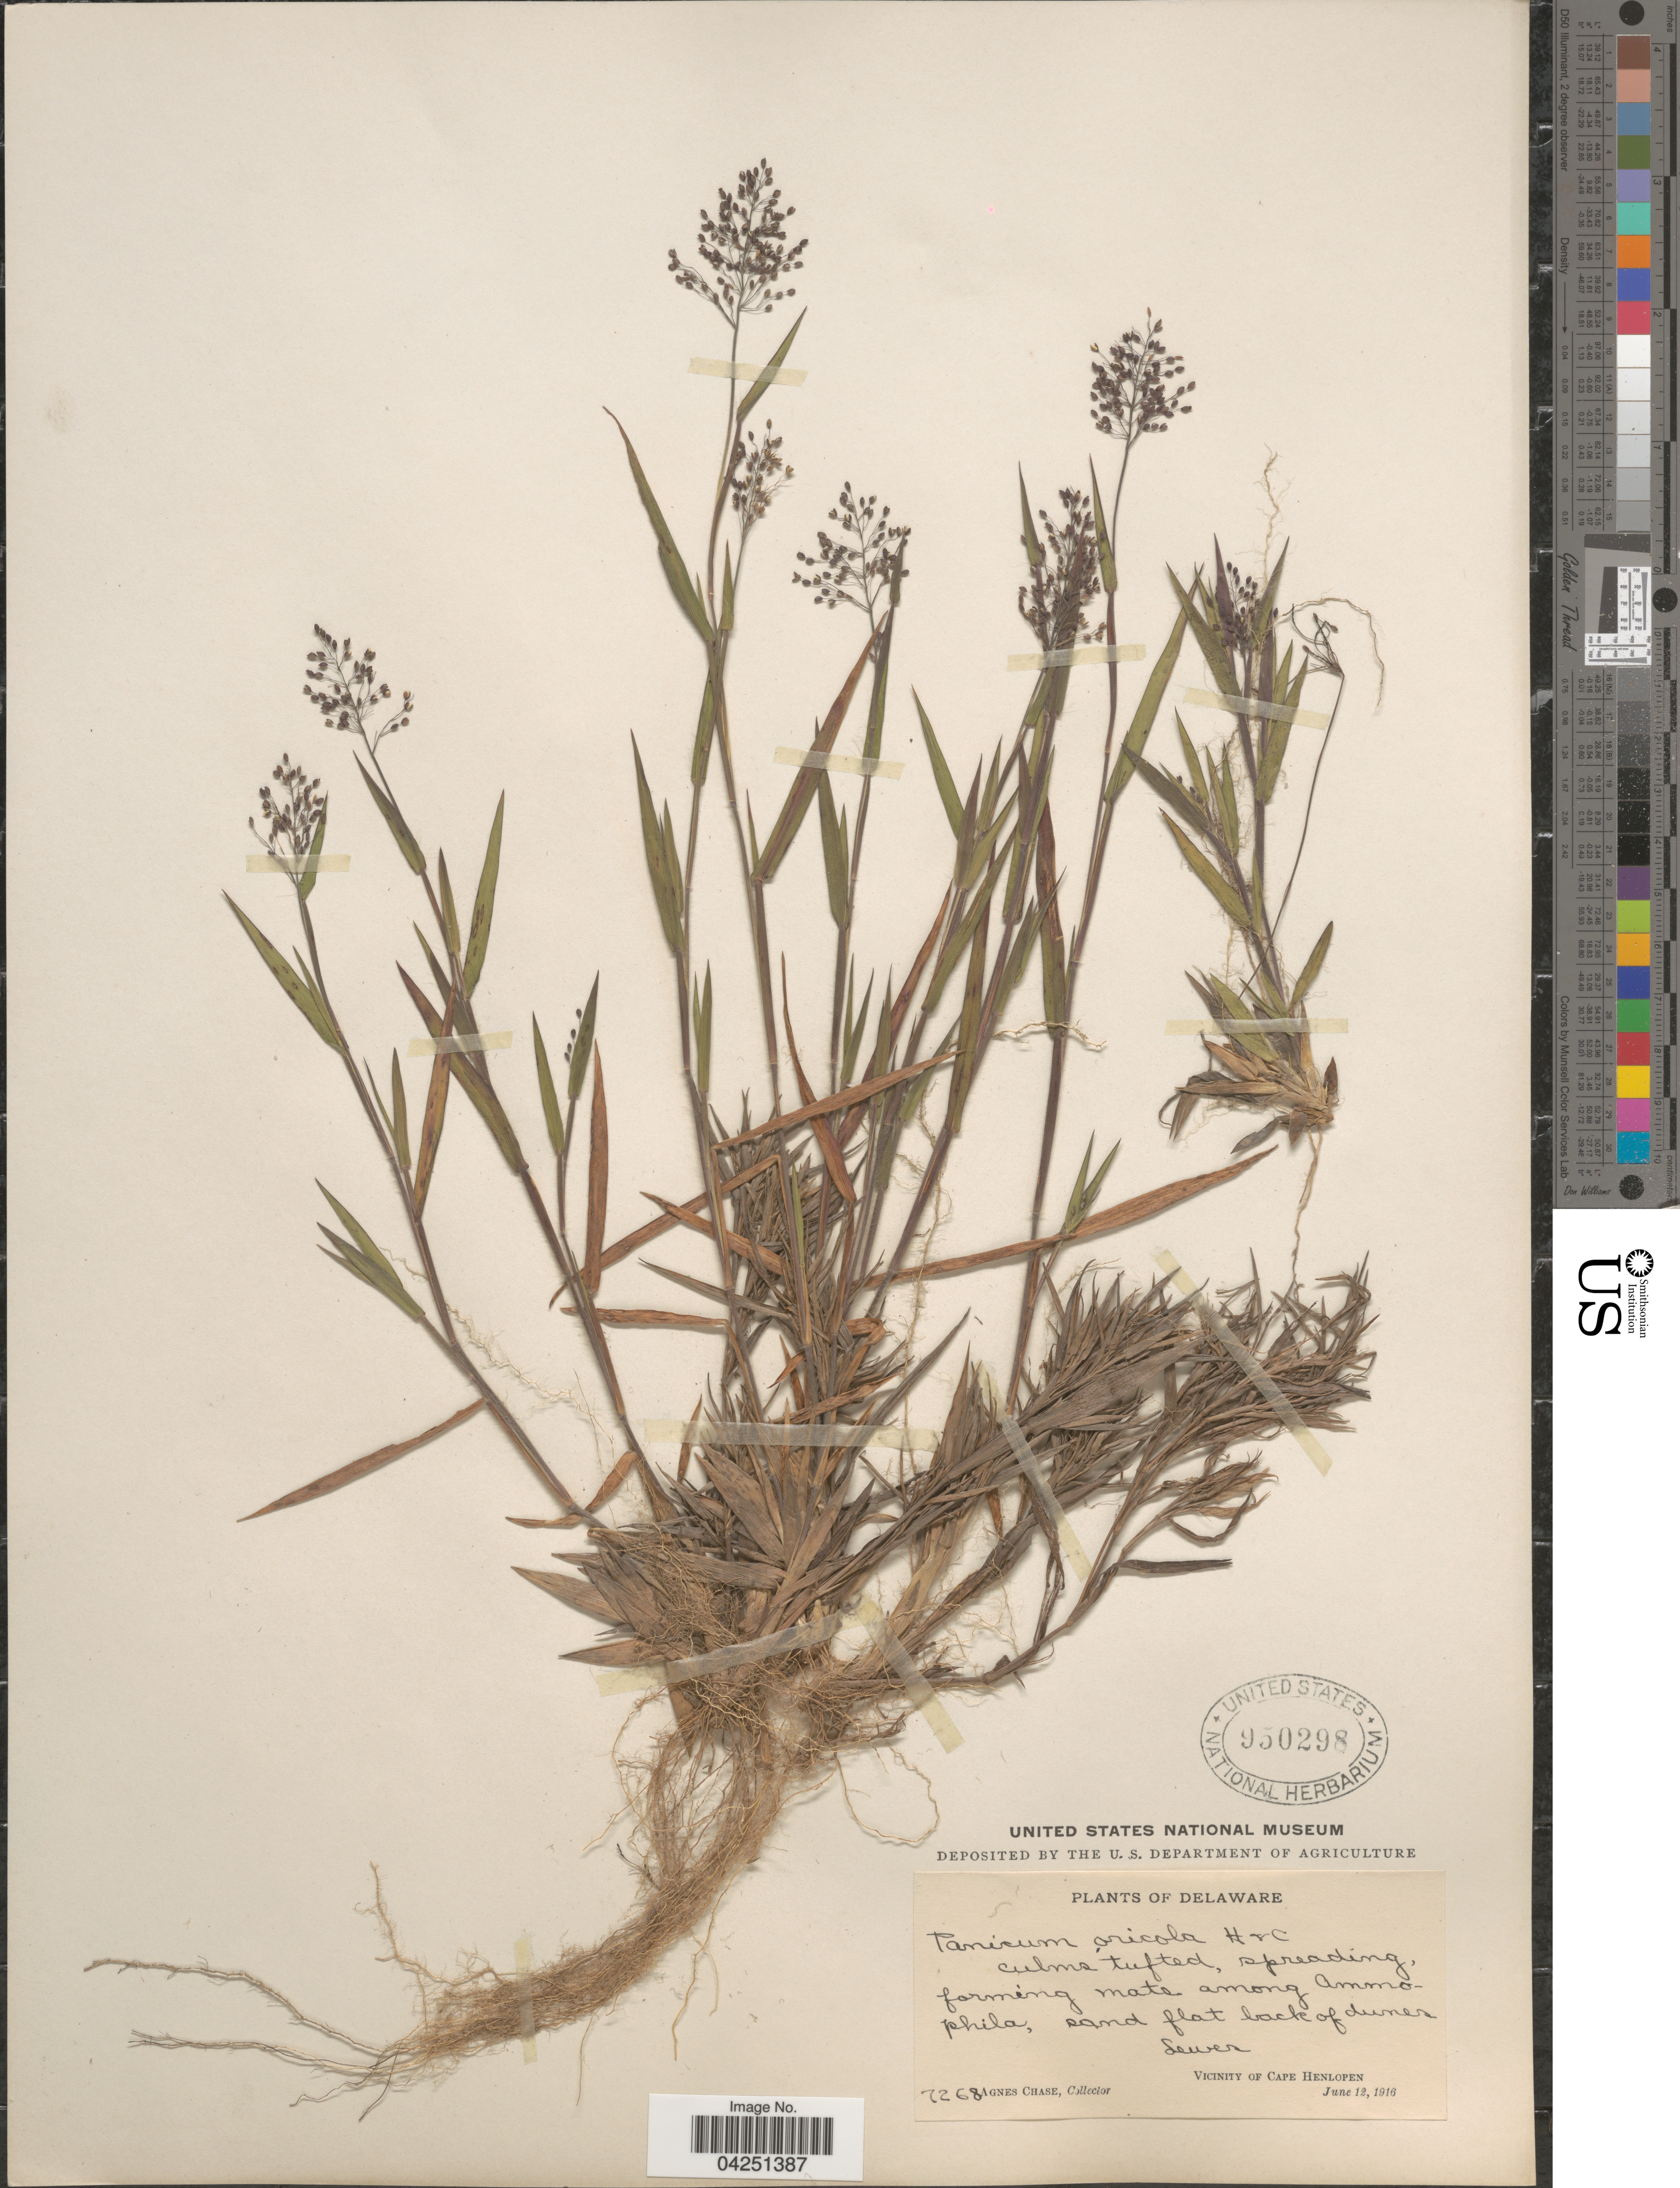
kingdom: Plantae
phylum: Tracheophyta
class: Liliopsida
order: Poales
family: Poaceae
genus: Dichanthelium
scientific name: Dichanthelium acuminatum var. acuminatum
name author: (Sw.) Gould & C.A. Clark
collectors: A. Chase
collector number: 7268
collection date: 1916-06-12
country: United States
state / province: Delaware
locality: Sand flat back of dunes. Lewes. Vicinity of Cape Henlopen.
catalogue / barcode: US 950298